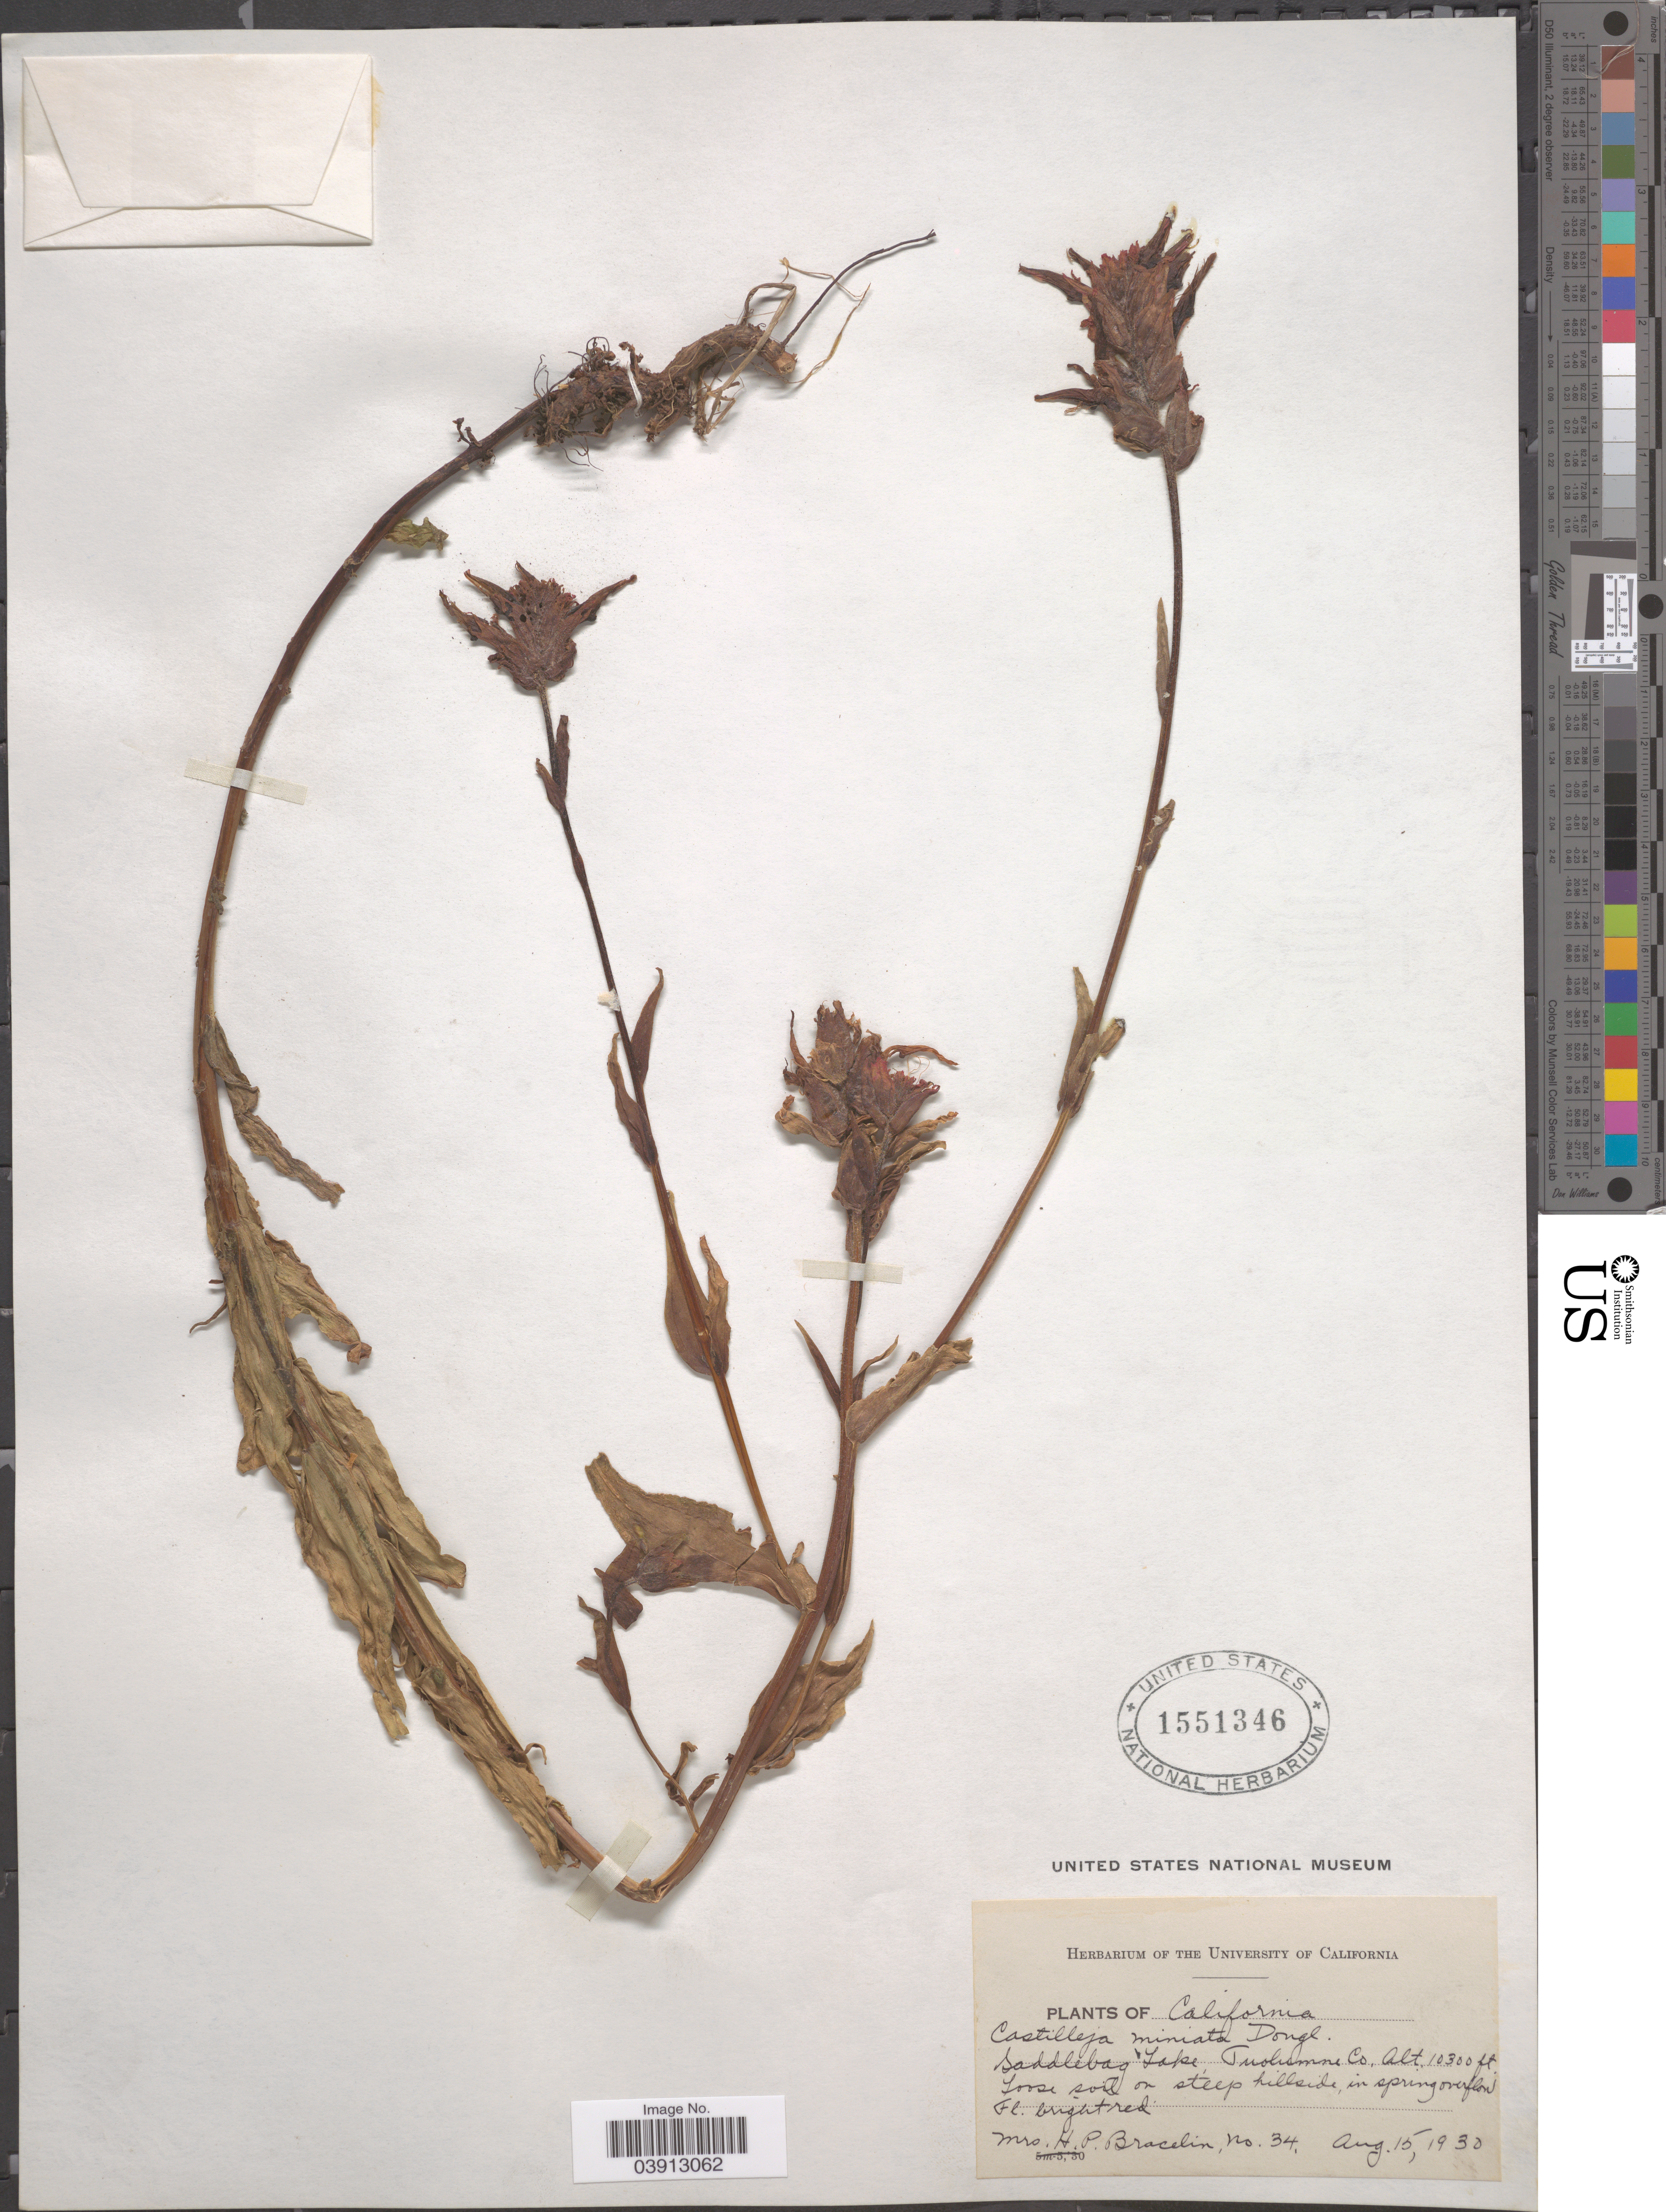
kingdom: Plantae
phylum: Tracheophyta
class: Magnoliopsida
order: Lamiales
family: Orobanchaceae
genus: Castilleja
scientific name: Castilleja miniata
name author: Douglas ex Hook.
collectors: H. Bracelin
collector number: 34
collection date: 1930-08-15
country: United States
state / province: California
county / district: Tuolumne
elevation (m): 3139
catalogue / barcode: US 1551346